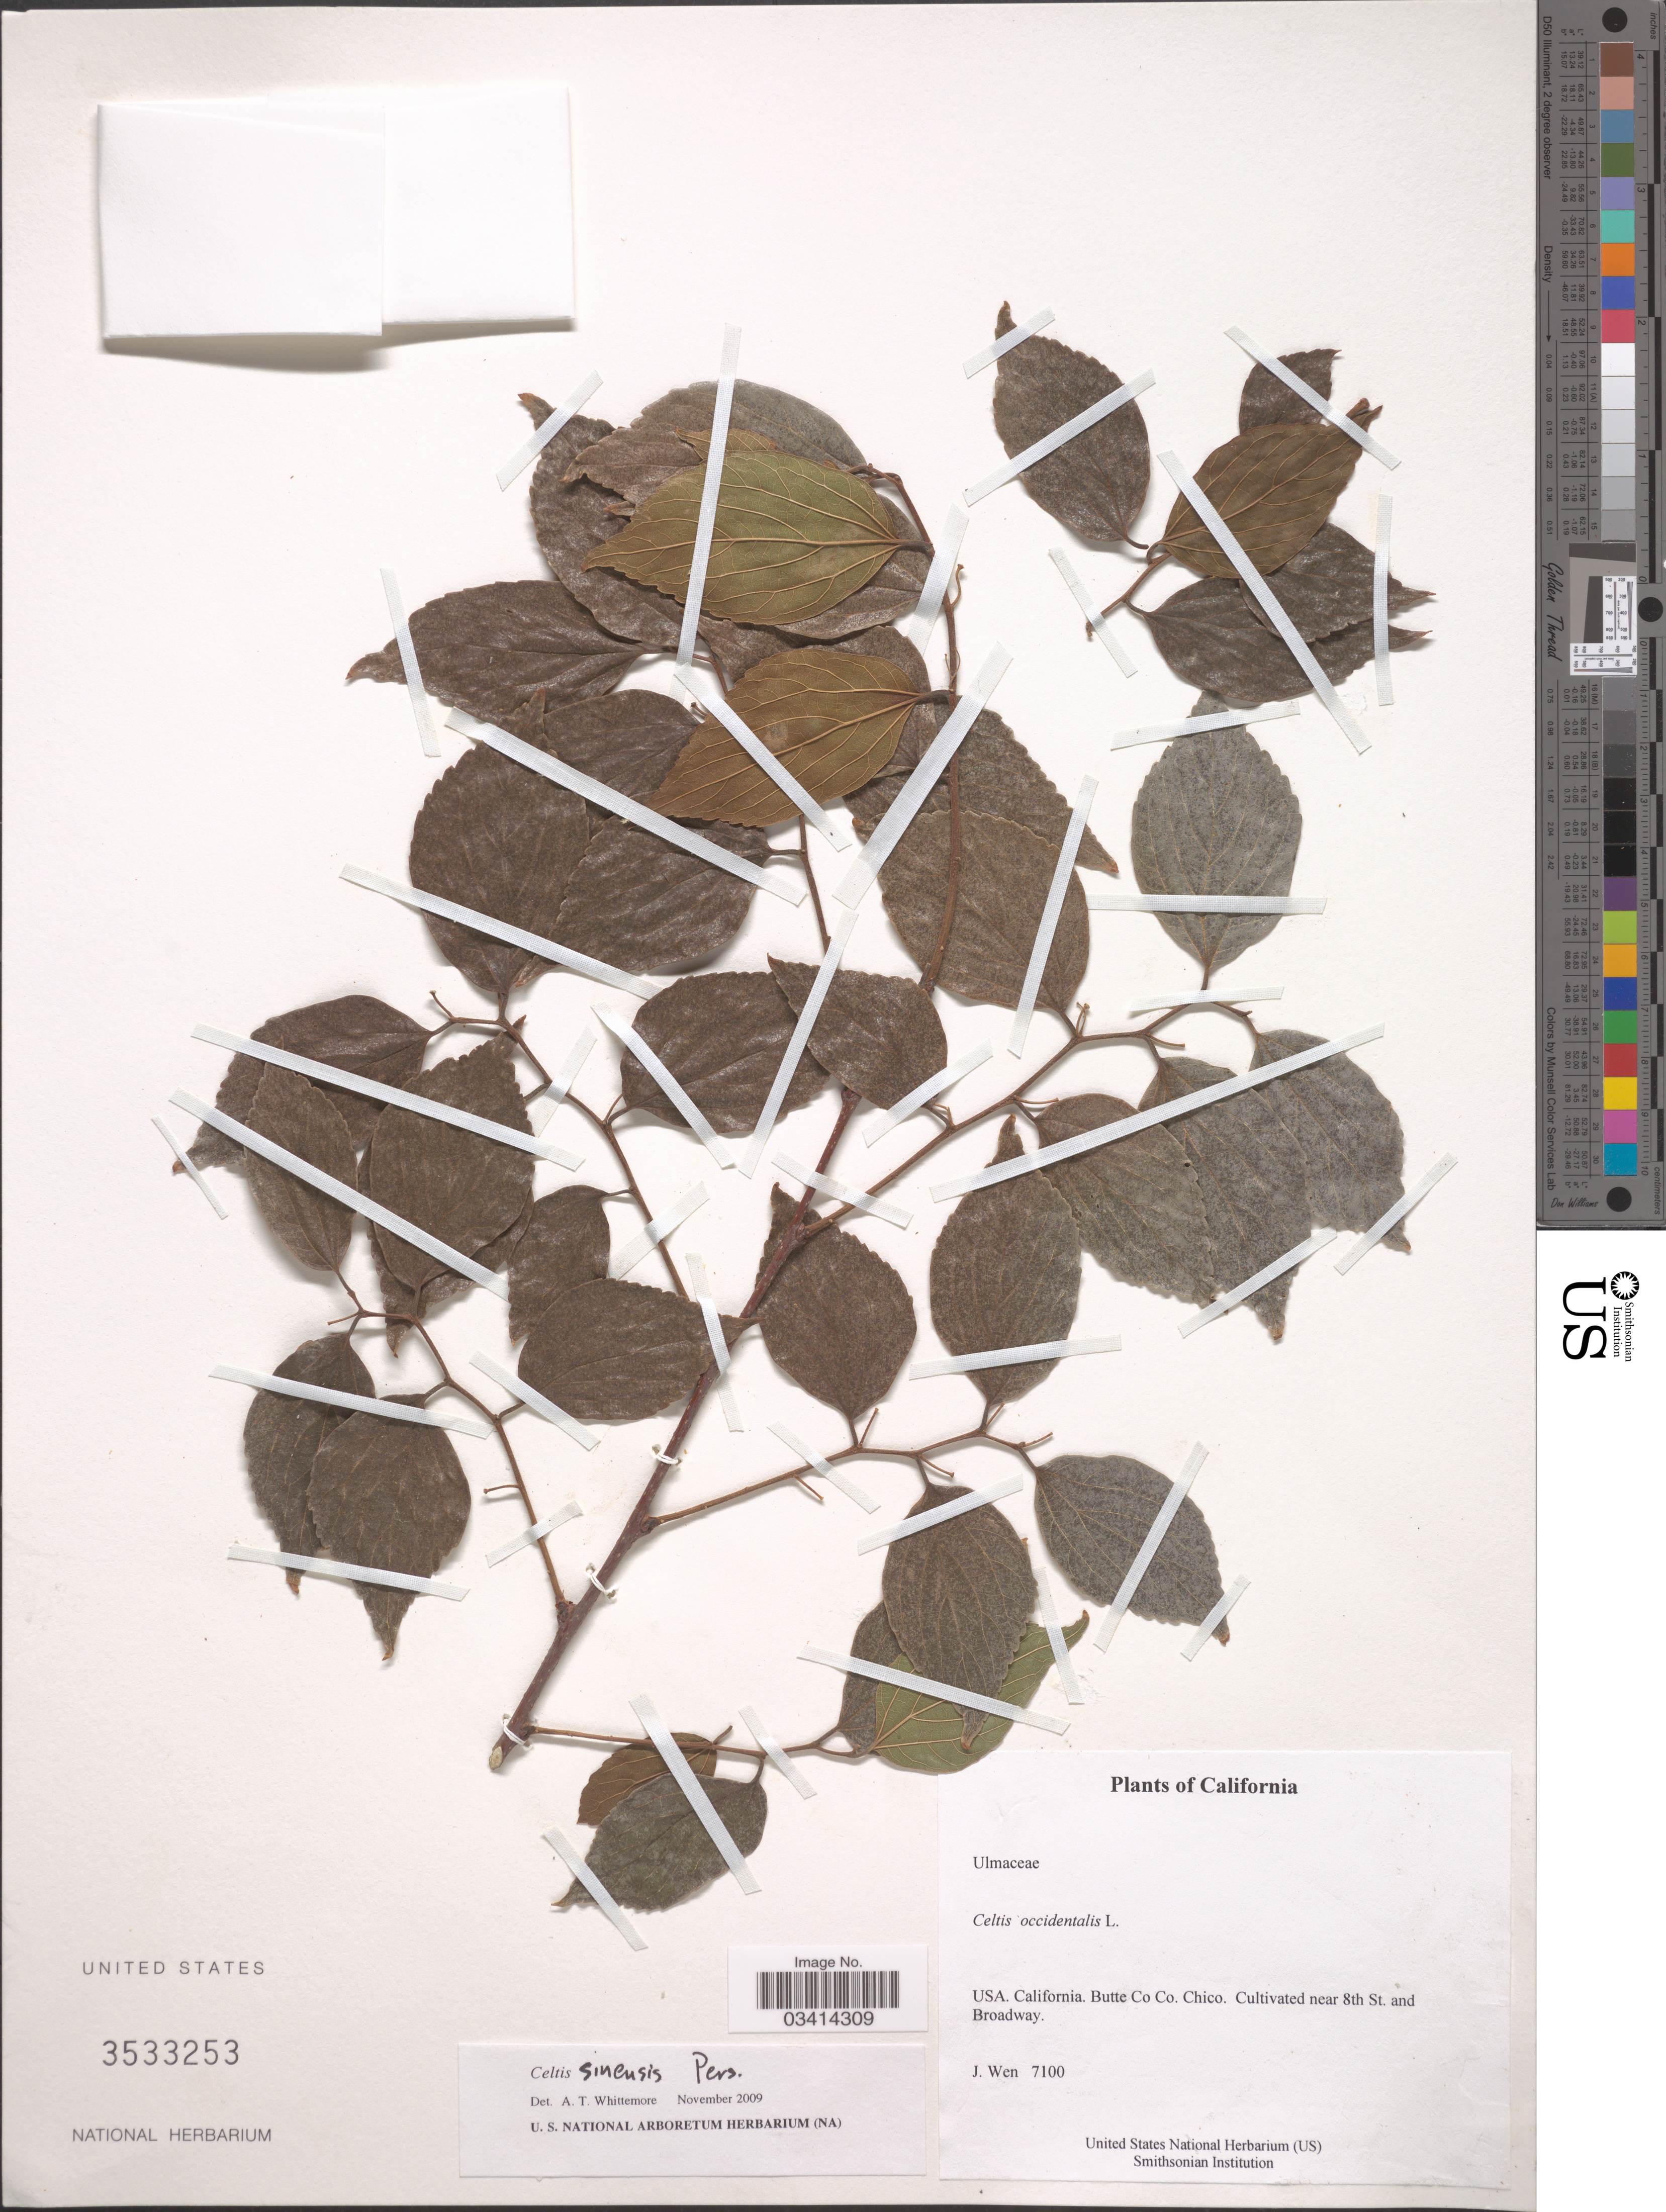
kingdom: Plantae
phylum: Tracheophyta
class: Magnoliopsida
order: Rosales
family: Cannabaceae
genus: Celtis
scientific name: Celtis sinensis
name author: Pers.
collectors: J. Wen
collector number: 7100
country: United States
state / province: California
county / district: Butte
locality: Butte Co Co. Chico. Cultivated near 8th St. and Broadway.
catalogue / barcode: US 3533253